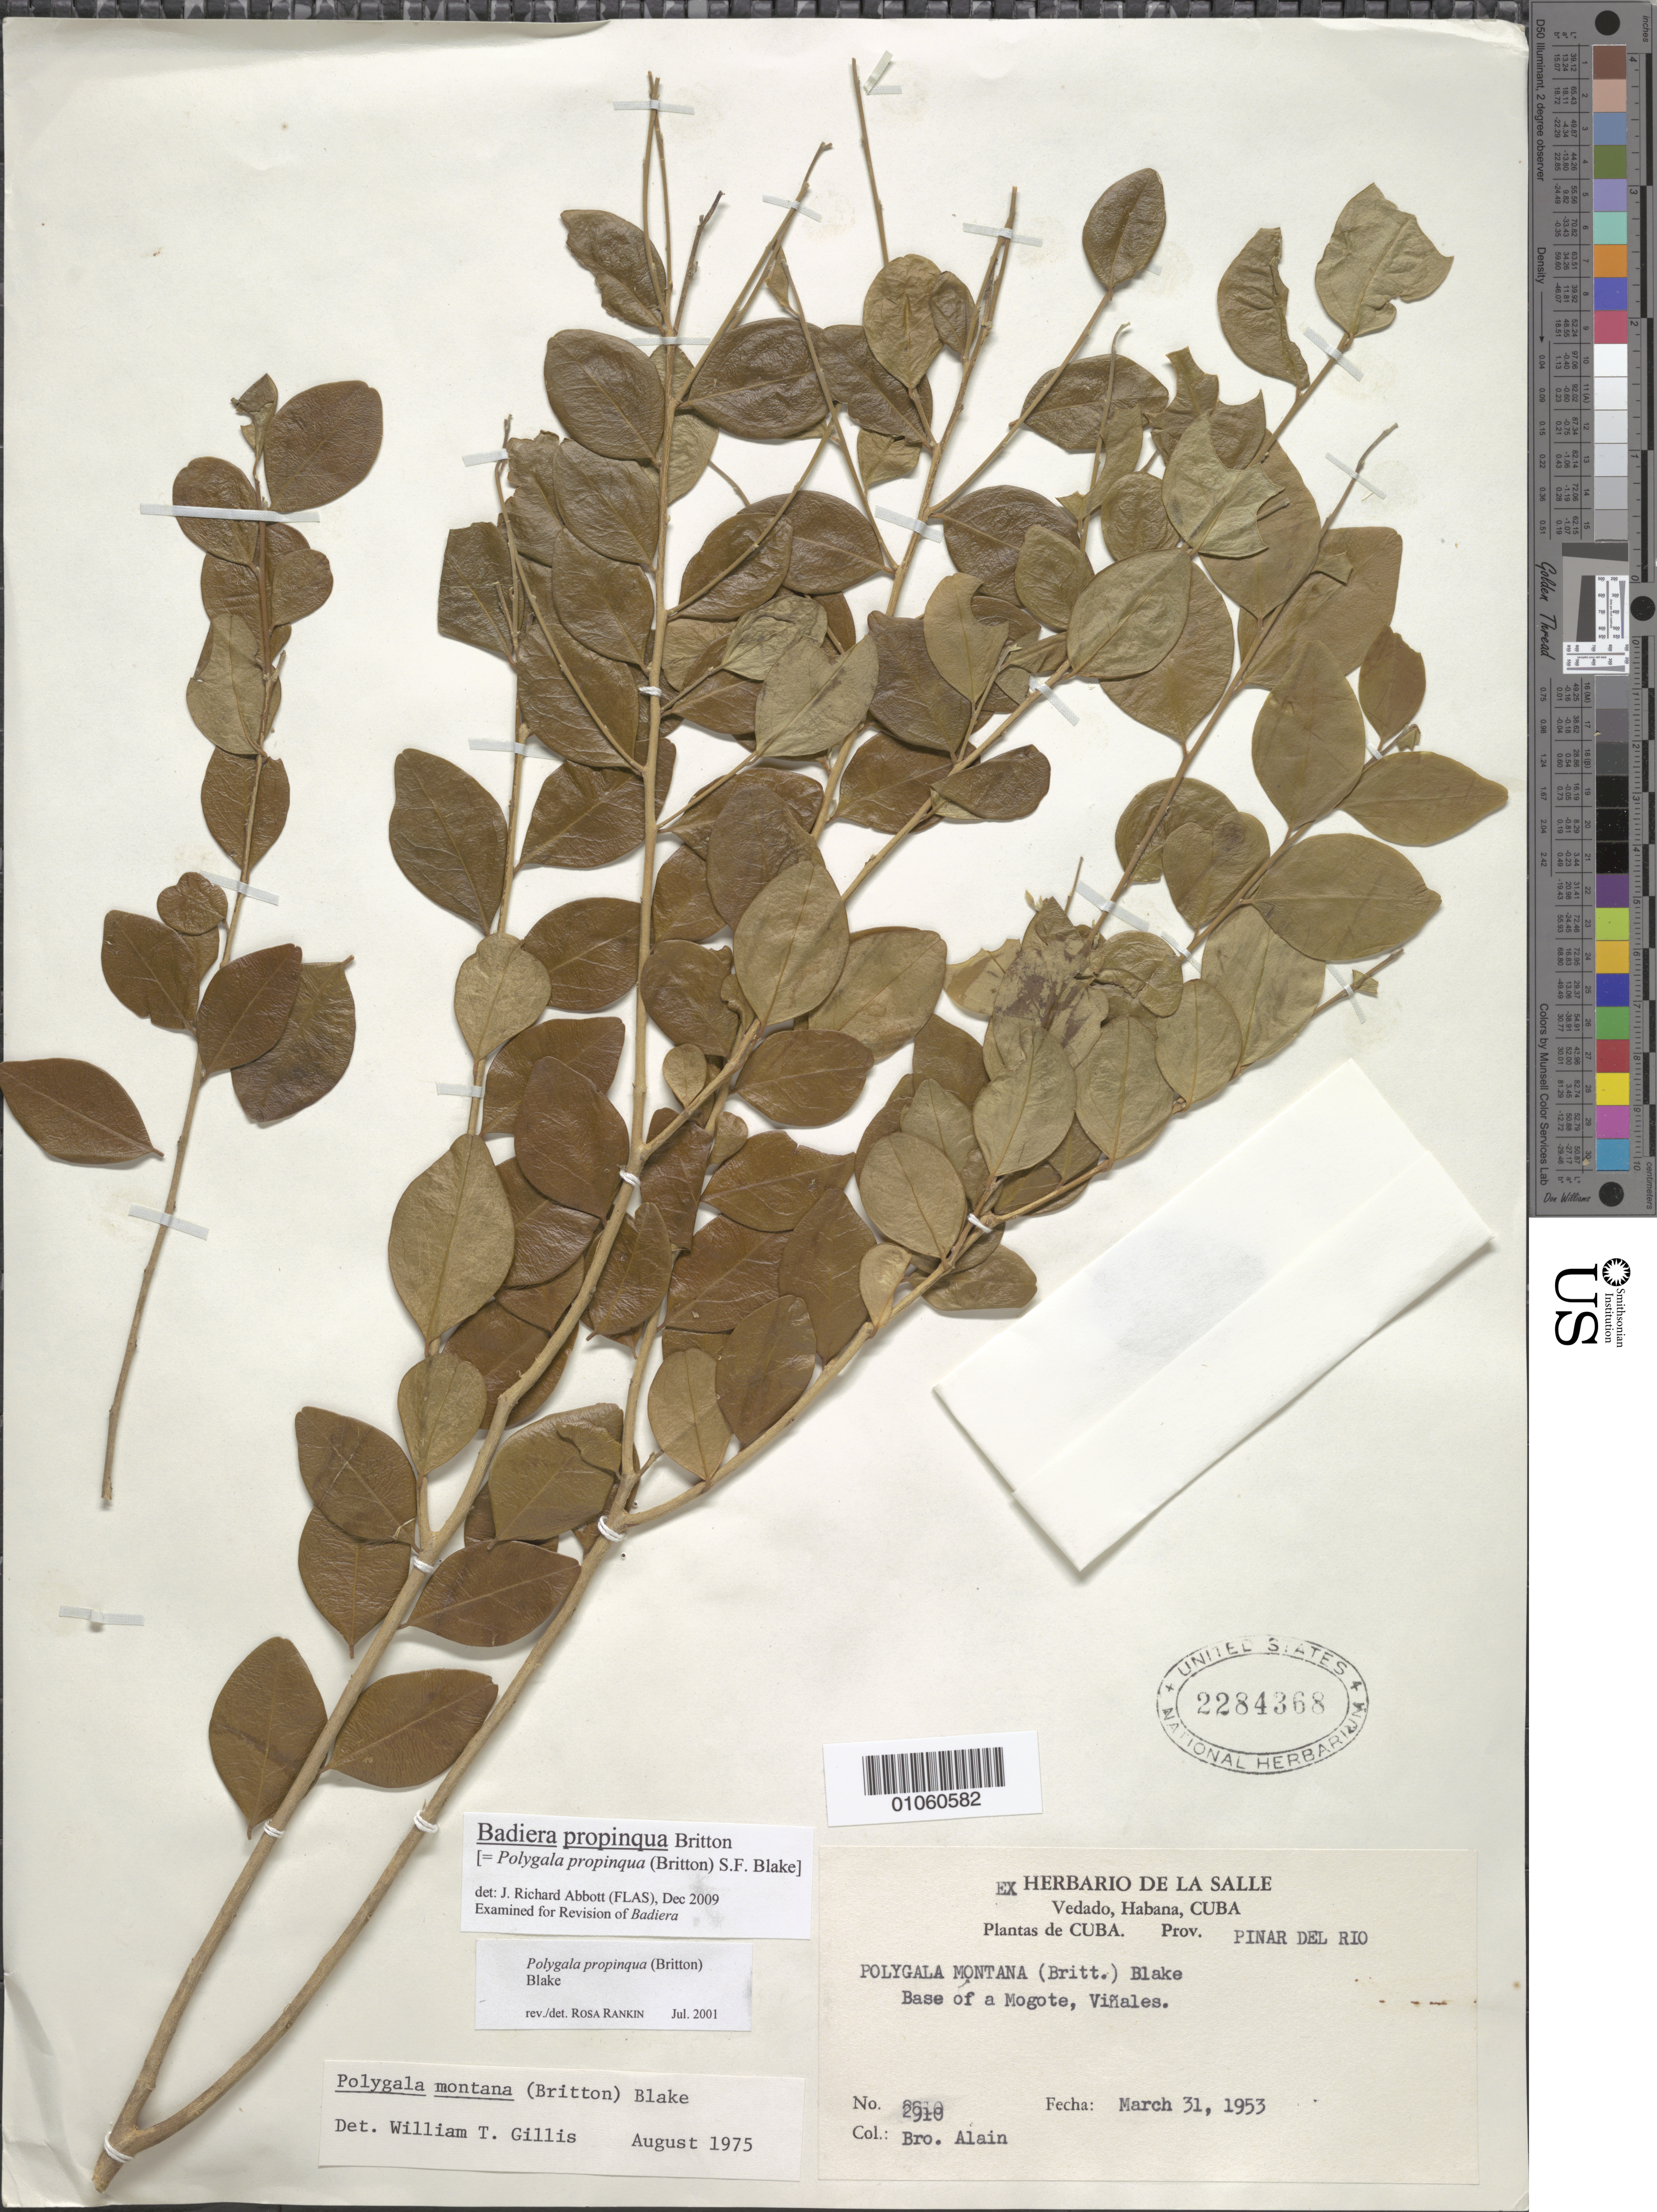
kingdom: Plantae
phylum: Tracheophyta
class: Magnoliopsida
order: Fabales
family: Polygalaceae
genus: Badiera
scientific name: Badiera propinqua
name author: Britton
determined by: Abbott, J. R., (FLAS)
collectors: A. H. Liogier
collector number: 2910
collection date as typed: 31 Mar 1953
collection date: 1953-03-31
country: Cuba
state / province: Pinar del Río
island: Cuba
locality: Viñales, base of a Mogote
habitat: Base of a Mogote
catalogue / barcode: US 2284368